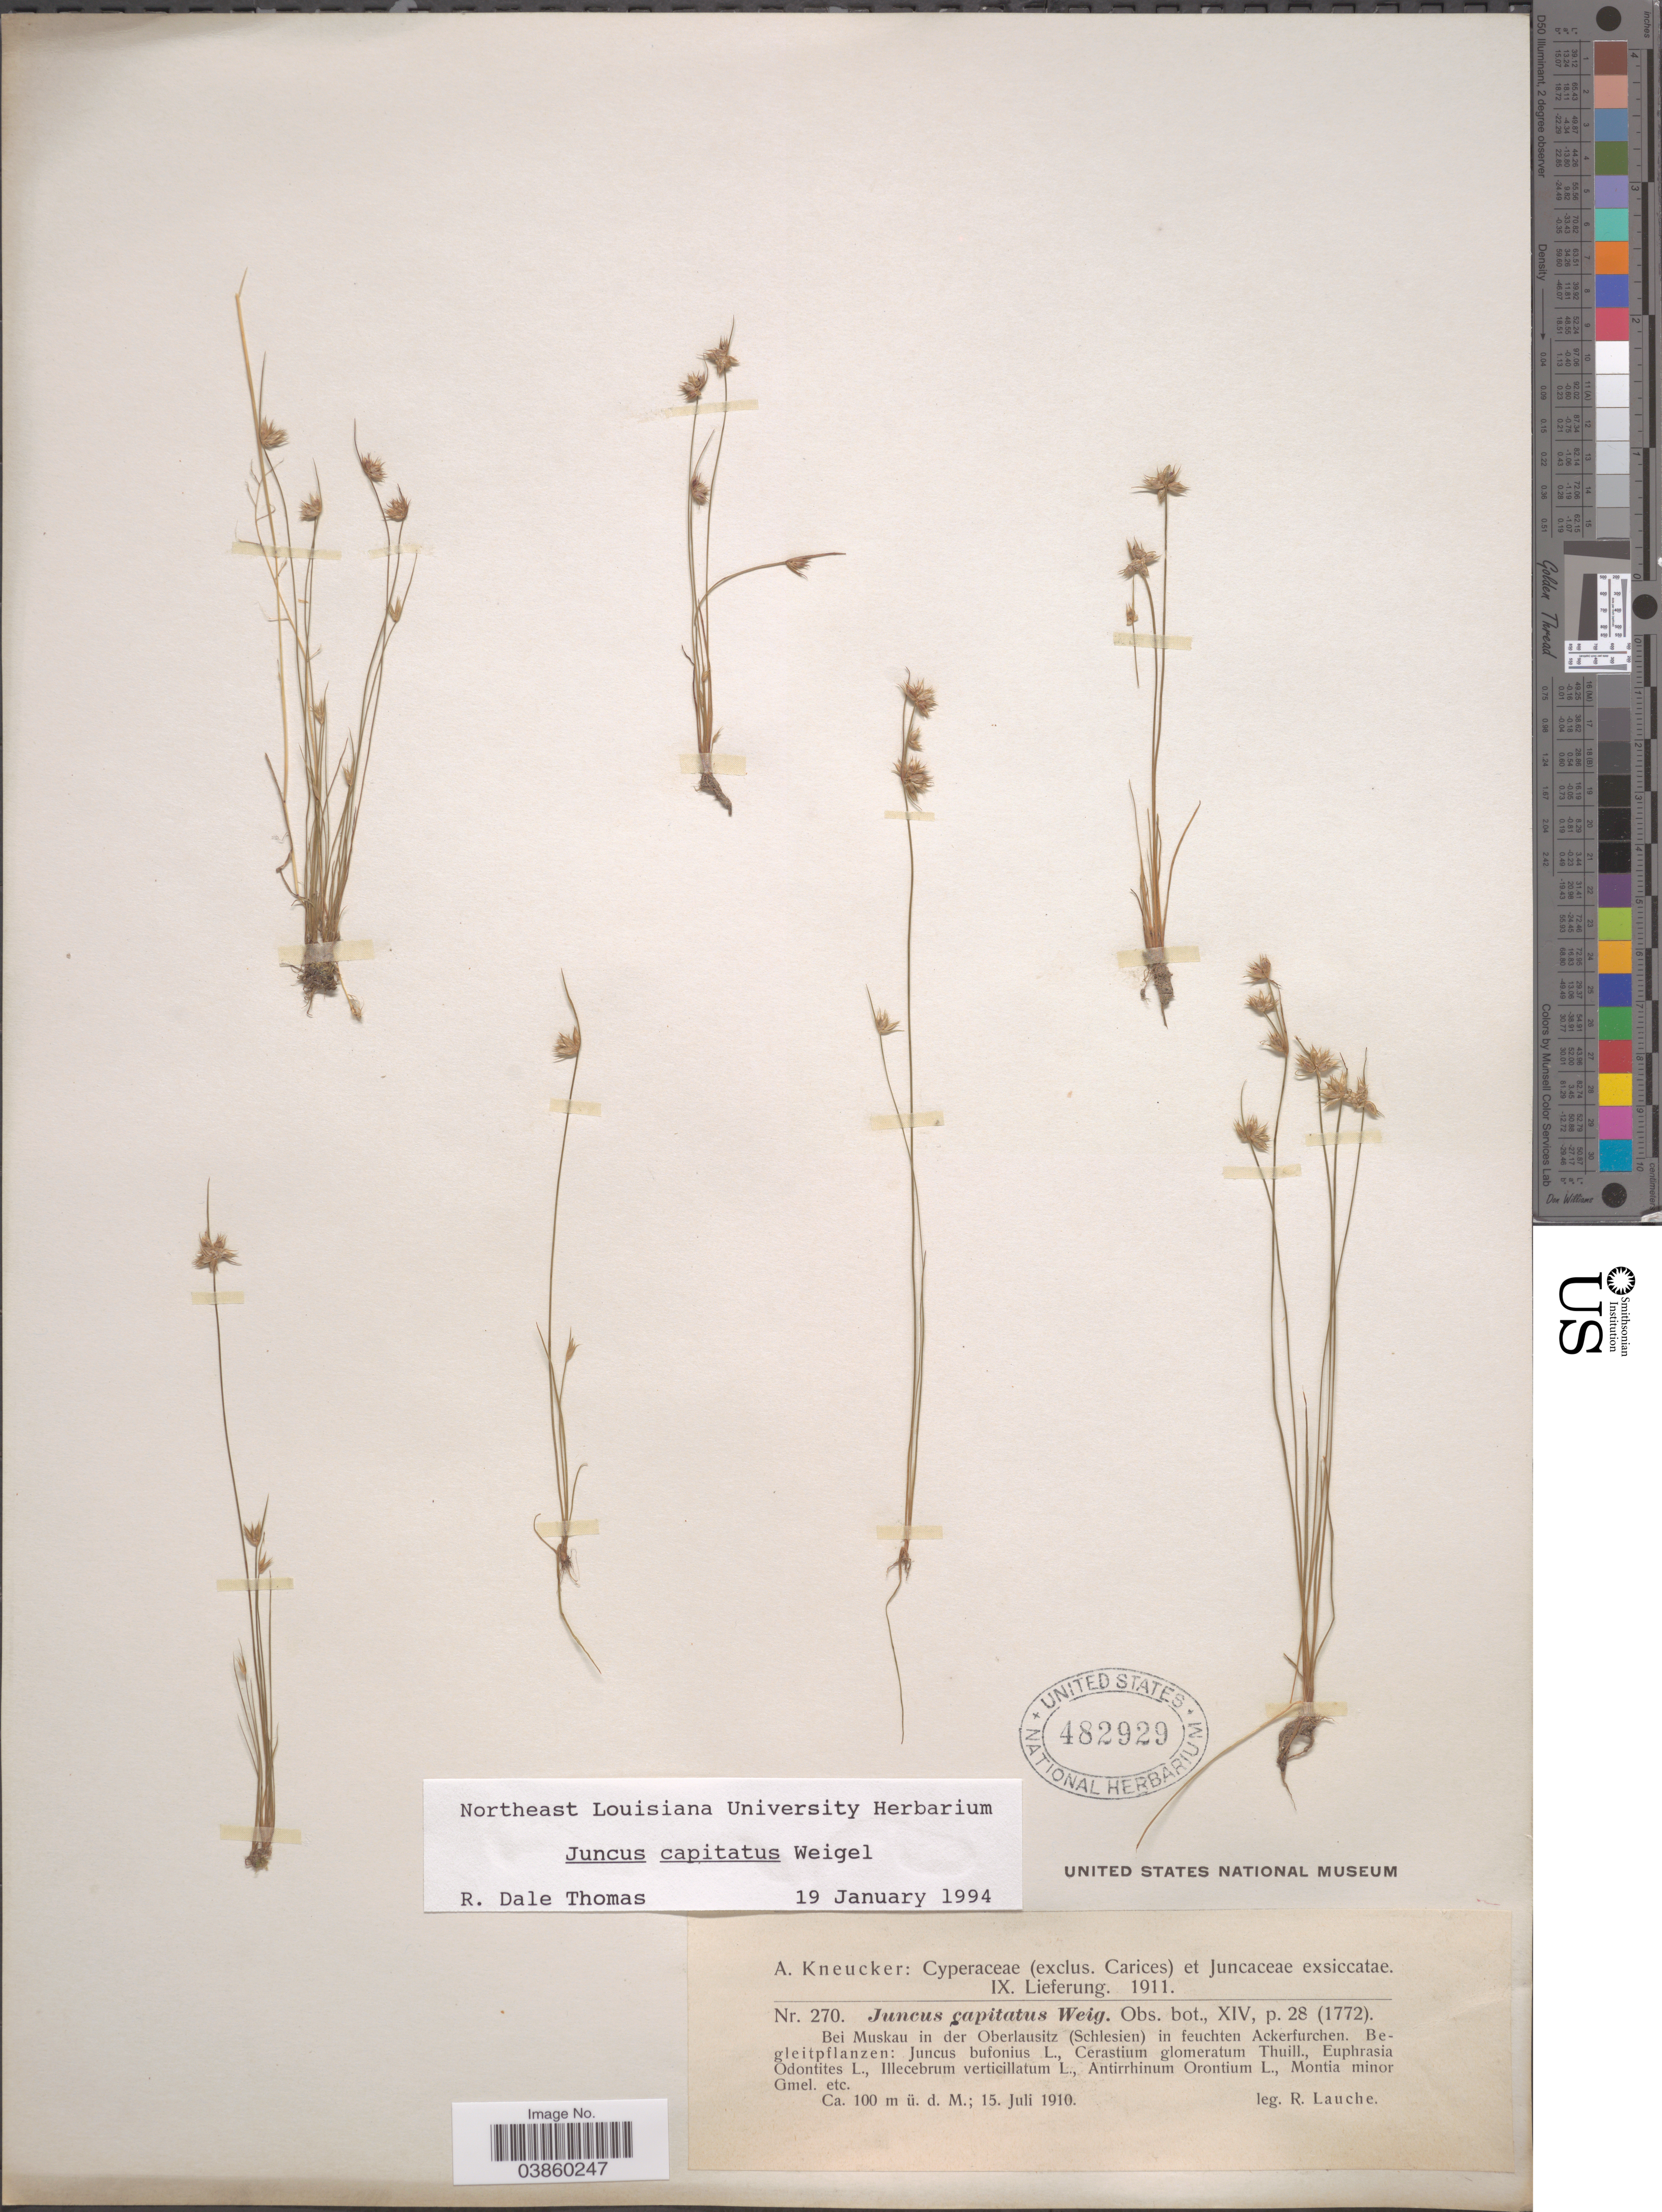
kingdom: Plantae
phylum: Tracheophyta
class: Liliopsida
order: Poales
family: Juncaceae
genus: Juncus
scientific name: Juncus capitatus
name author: Weigel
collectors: R. Lauche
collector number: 270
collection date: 1910-07-15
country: Germany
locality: Bei Muskau in der Oberlausitz (Schlesien) in feuchten Ackerfurchen.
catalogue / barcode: US 482929